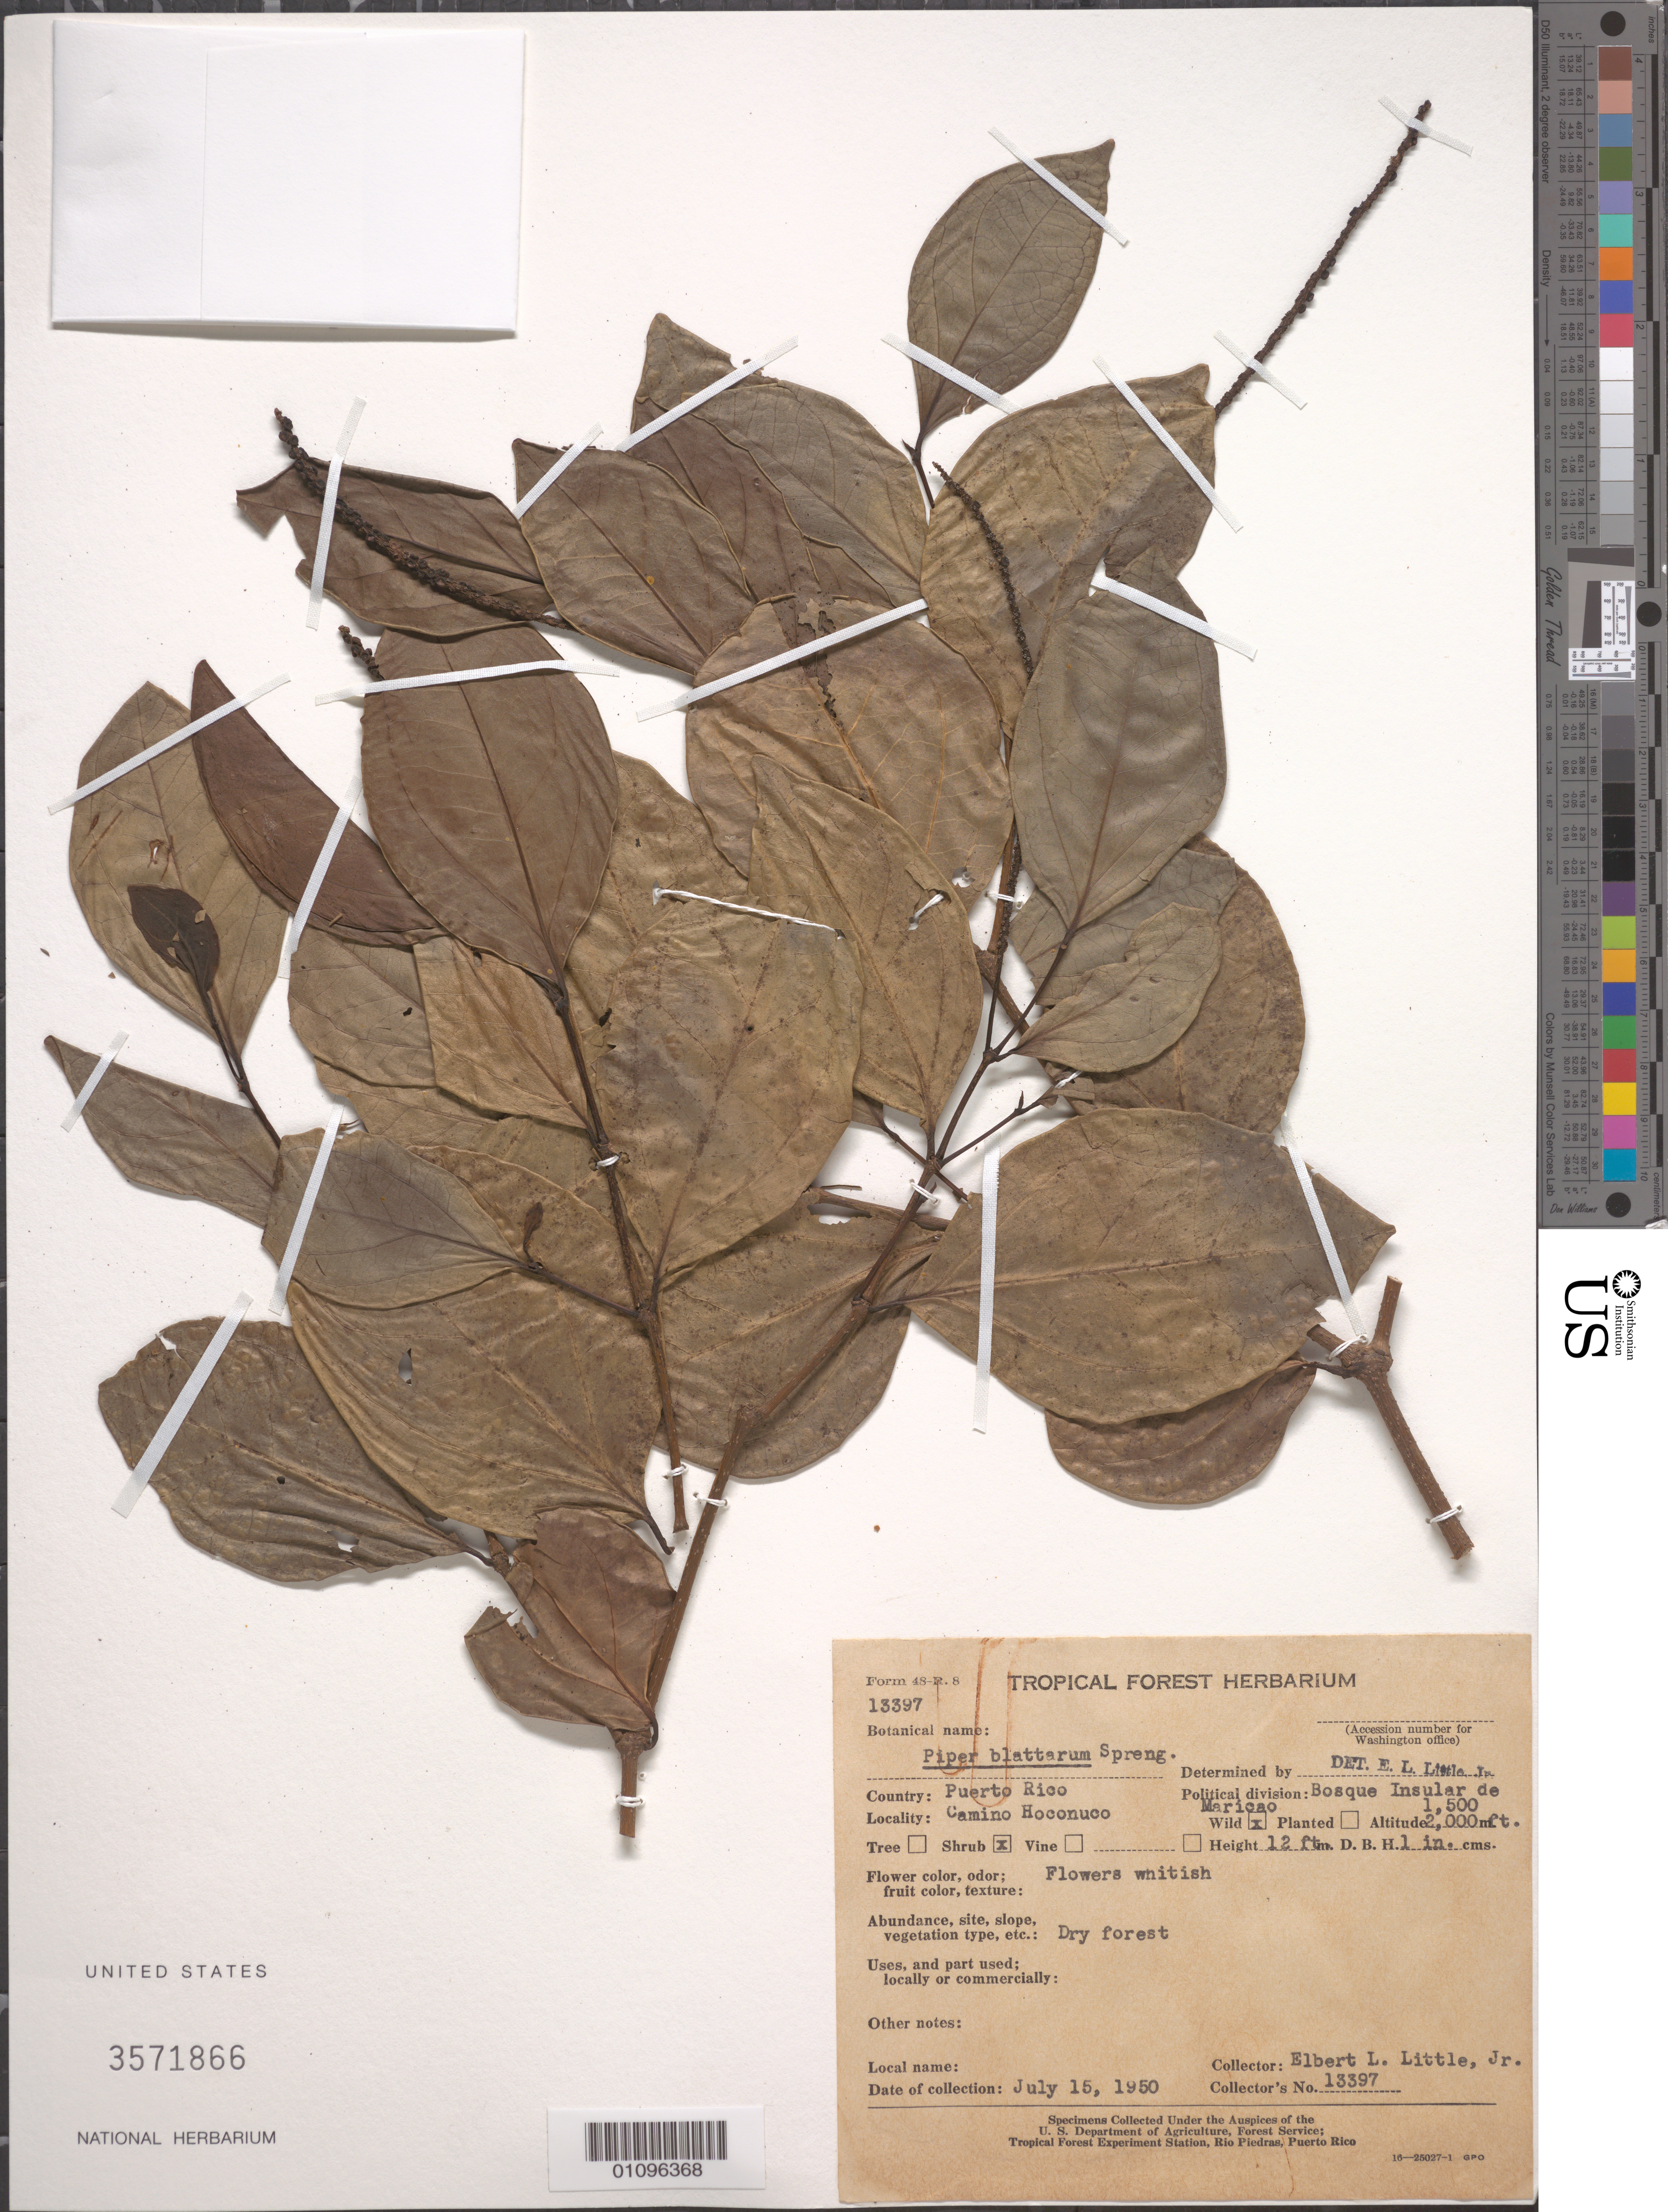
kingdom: Plantae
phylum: Tracheophyta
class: Magnoliopsida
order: Piperales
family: Piperaceae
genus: Piper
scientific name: Piper blattarum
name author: Spreng.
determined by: Little, Elbert L., Jr., (FSSR), United States Department of Agriculture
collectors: E. L. Little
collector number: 13397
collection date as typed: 15 Jul 1950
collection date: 1950-07-15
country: Puerto Rico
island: Puerto Rico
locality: Bosque Insular de Maricao, Camino Hoconuco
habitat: Dry forest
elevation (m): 457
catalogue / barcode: US 3571866